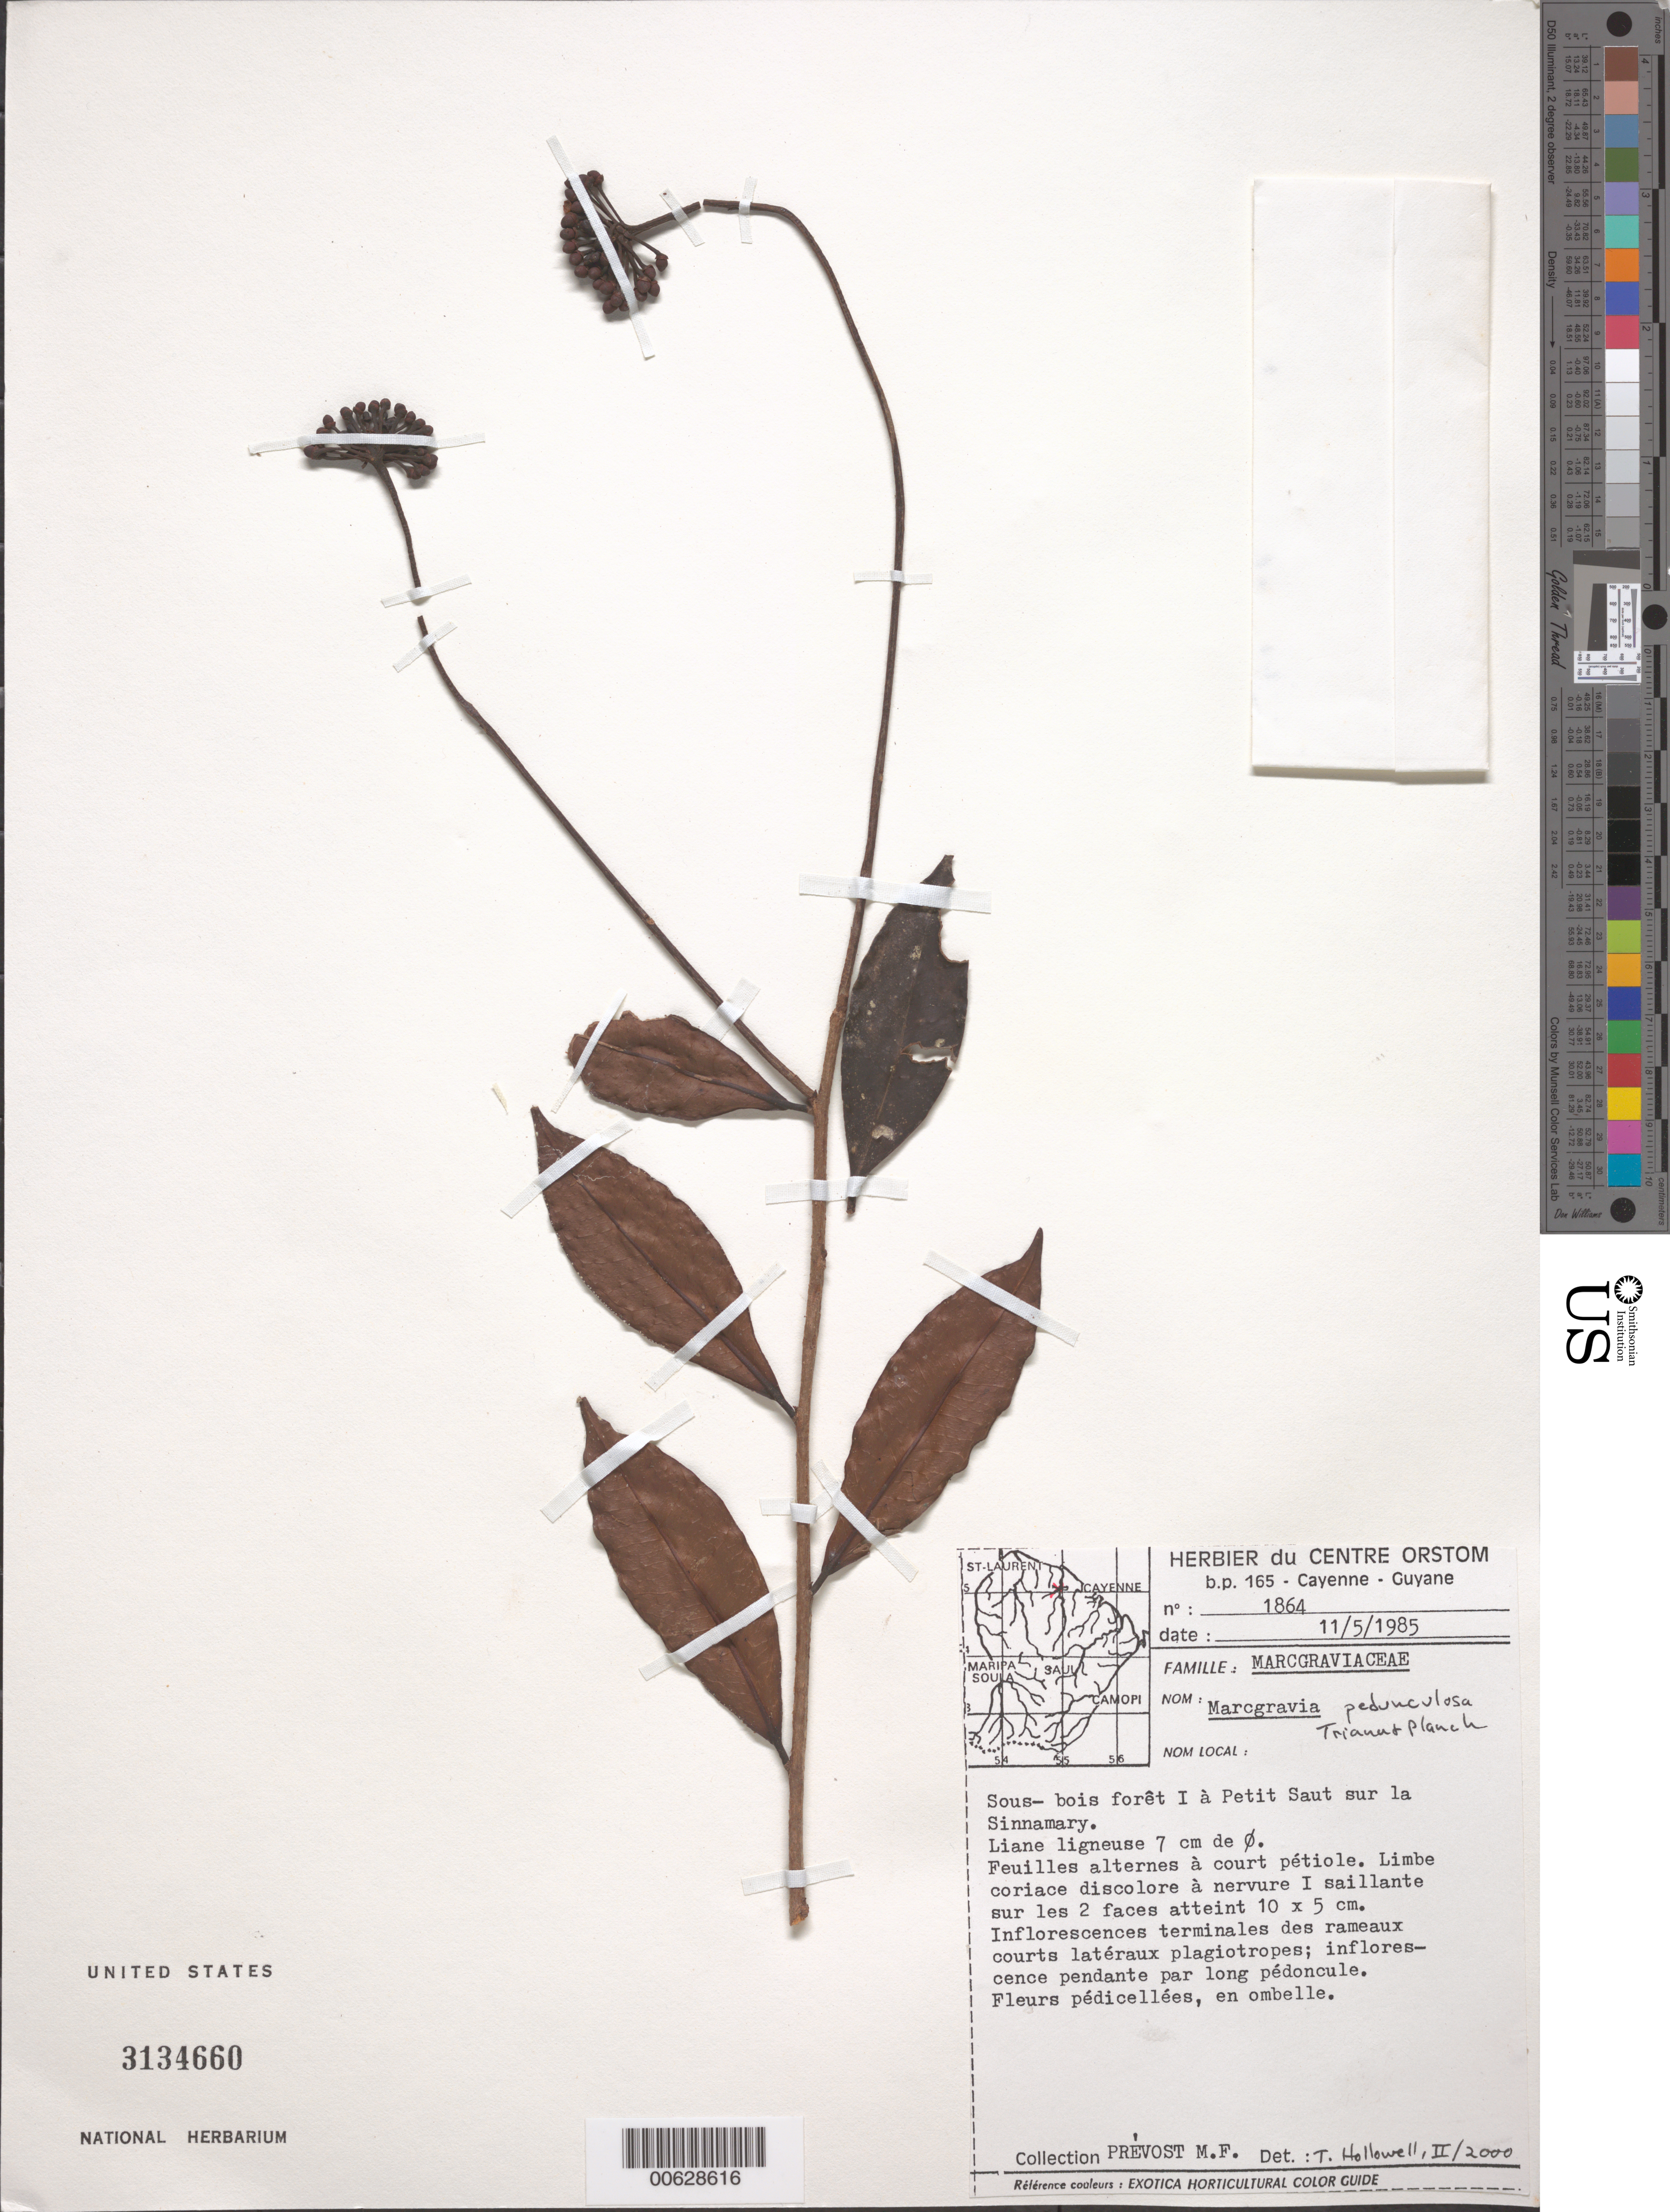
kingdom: Plantae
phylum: Tracheophyta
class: Magnoliopsida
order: Ericales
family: Marcgraviaceae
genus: Marcgravia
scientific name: Marcgravia pedunculosa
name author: Triana & Planch.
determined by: Hollowell, T. H., (BOT), Smithsonian Institution - National Museum of Natural History (UNITED STATES)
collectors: M.-F. Prévost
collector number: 1864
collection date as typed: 11-May-85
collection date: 1985-05-11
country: French Guiana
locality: Petit Saut sur la Sinnamary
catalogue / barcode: US 3134660